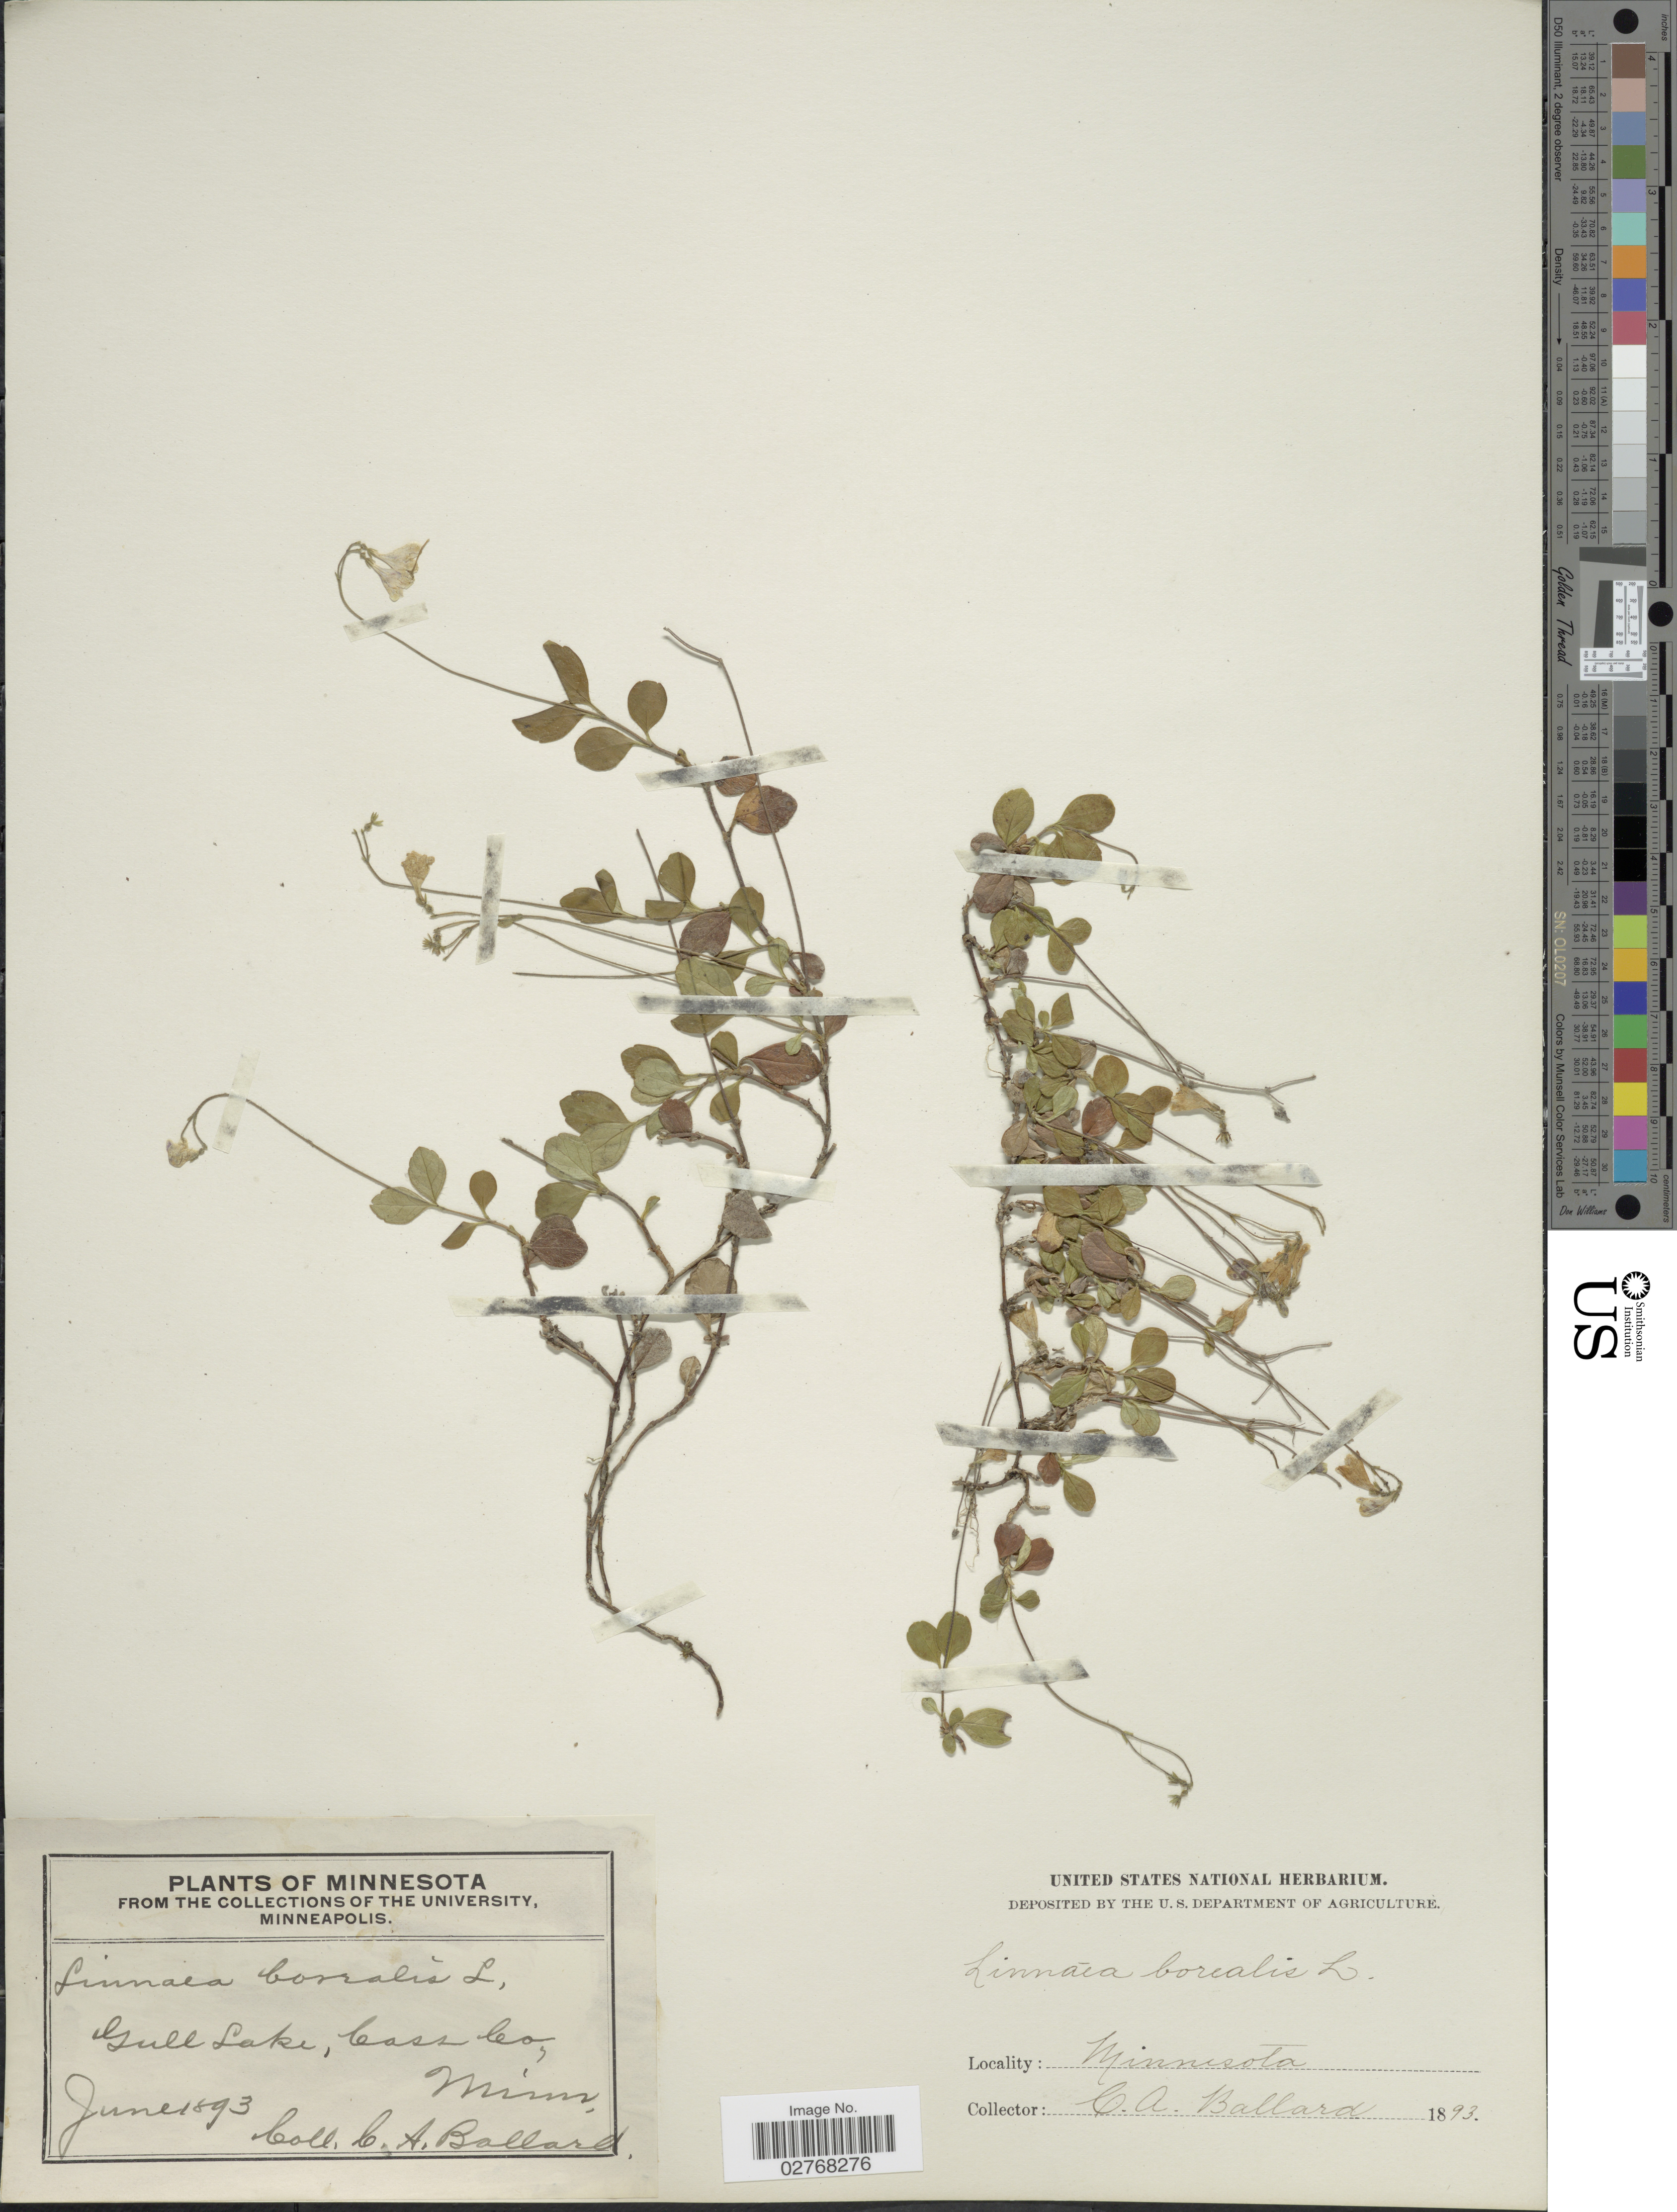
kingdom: Plantae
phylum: Tracheophyta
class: Magnoliopsida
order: Dipsacales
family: Caprifoliaceae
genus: Linnaea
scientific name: Linnaea borealis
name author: L.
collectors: C. A. Ballard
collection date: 1893-06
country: United States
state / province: Minnesota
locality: Gull Lake, Cass Co.